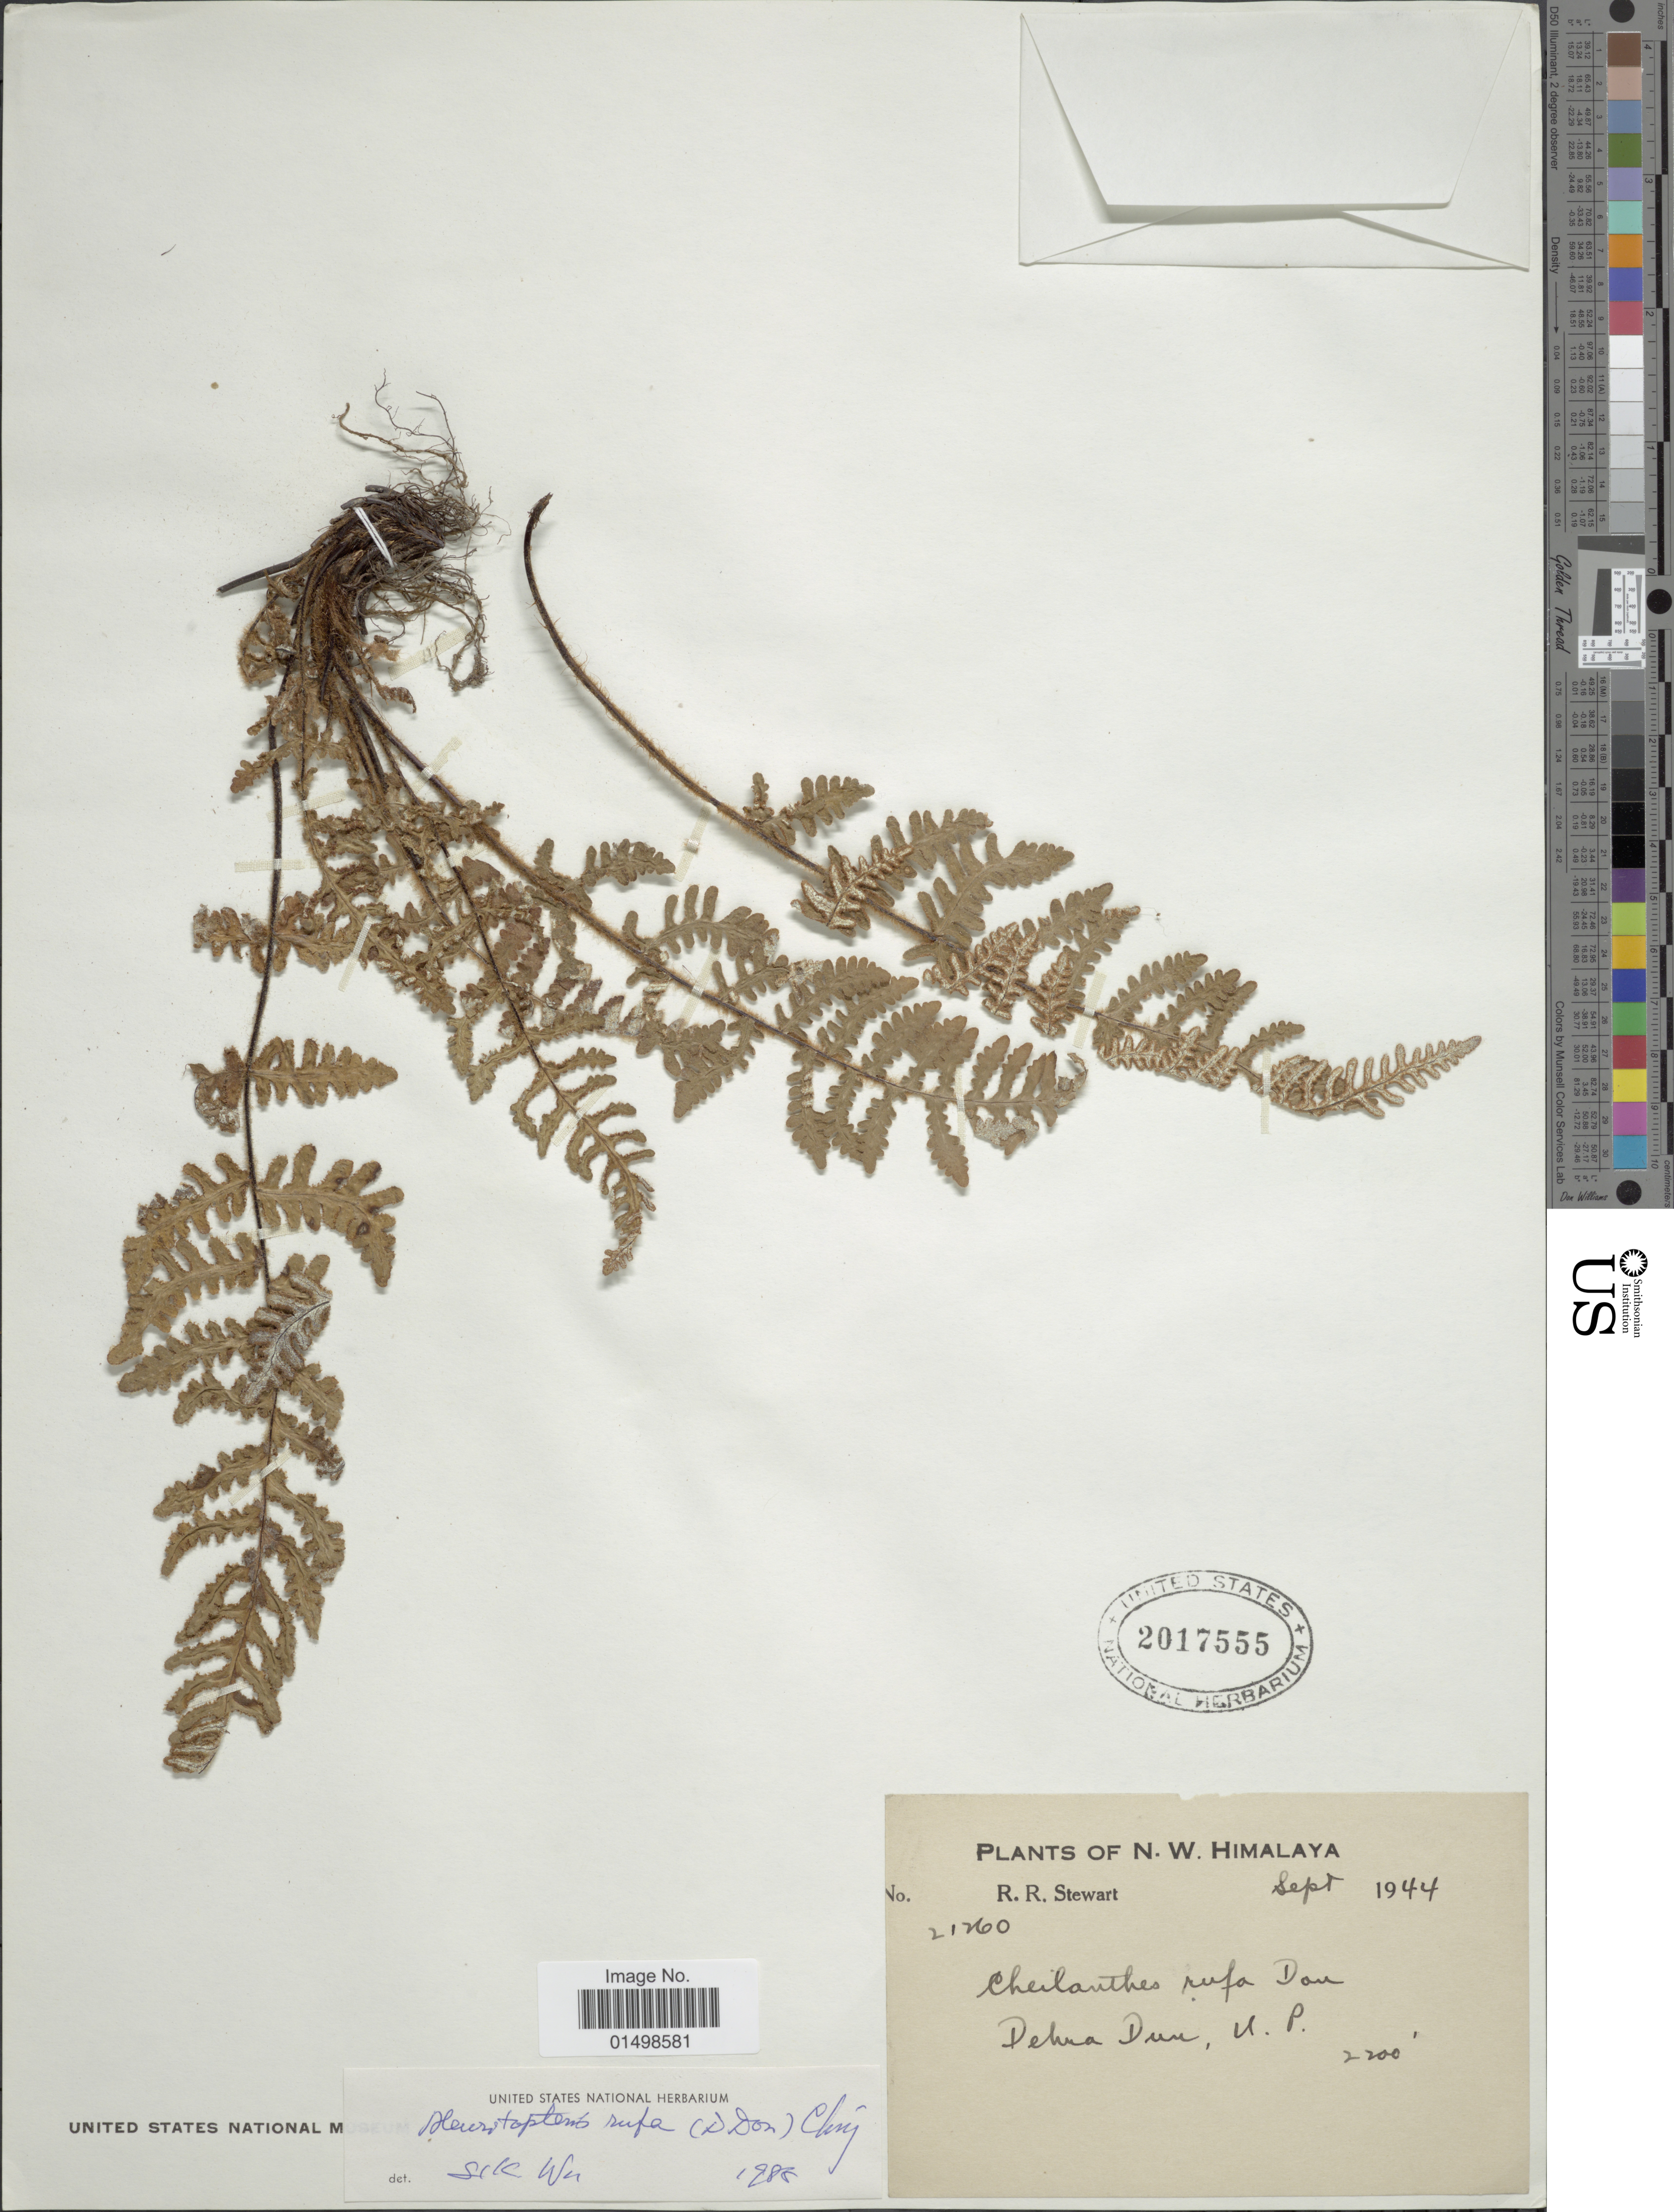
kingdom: Plantae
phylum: Tracheophyta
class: Polypodiopsida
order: Polypodiales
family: Pteridaceae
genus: Aleuritopteris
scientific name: Aleuritopteris rufa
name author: (D. Don) Ching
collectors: R. R. Stewart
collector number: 21260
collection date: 1944-09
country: India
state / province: Uttar Pradesh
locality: Plants of N.W. Himalaya. Dehra Dun, U.P.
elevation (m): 671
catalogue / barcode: US 2017555